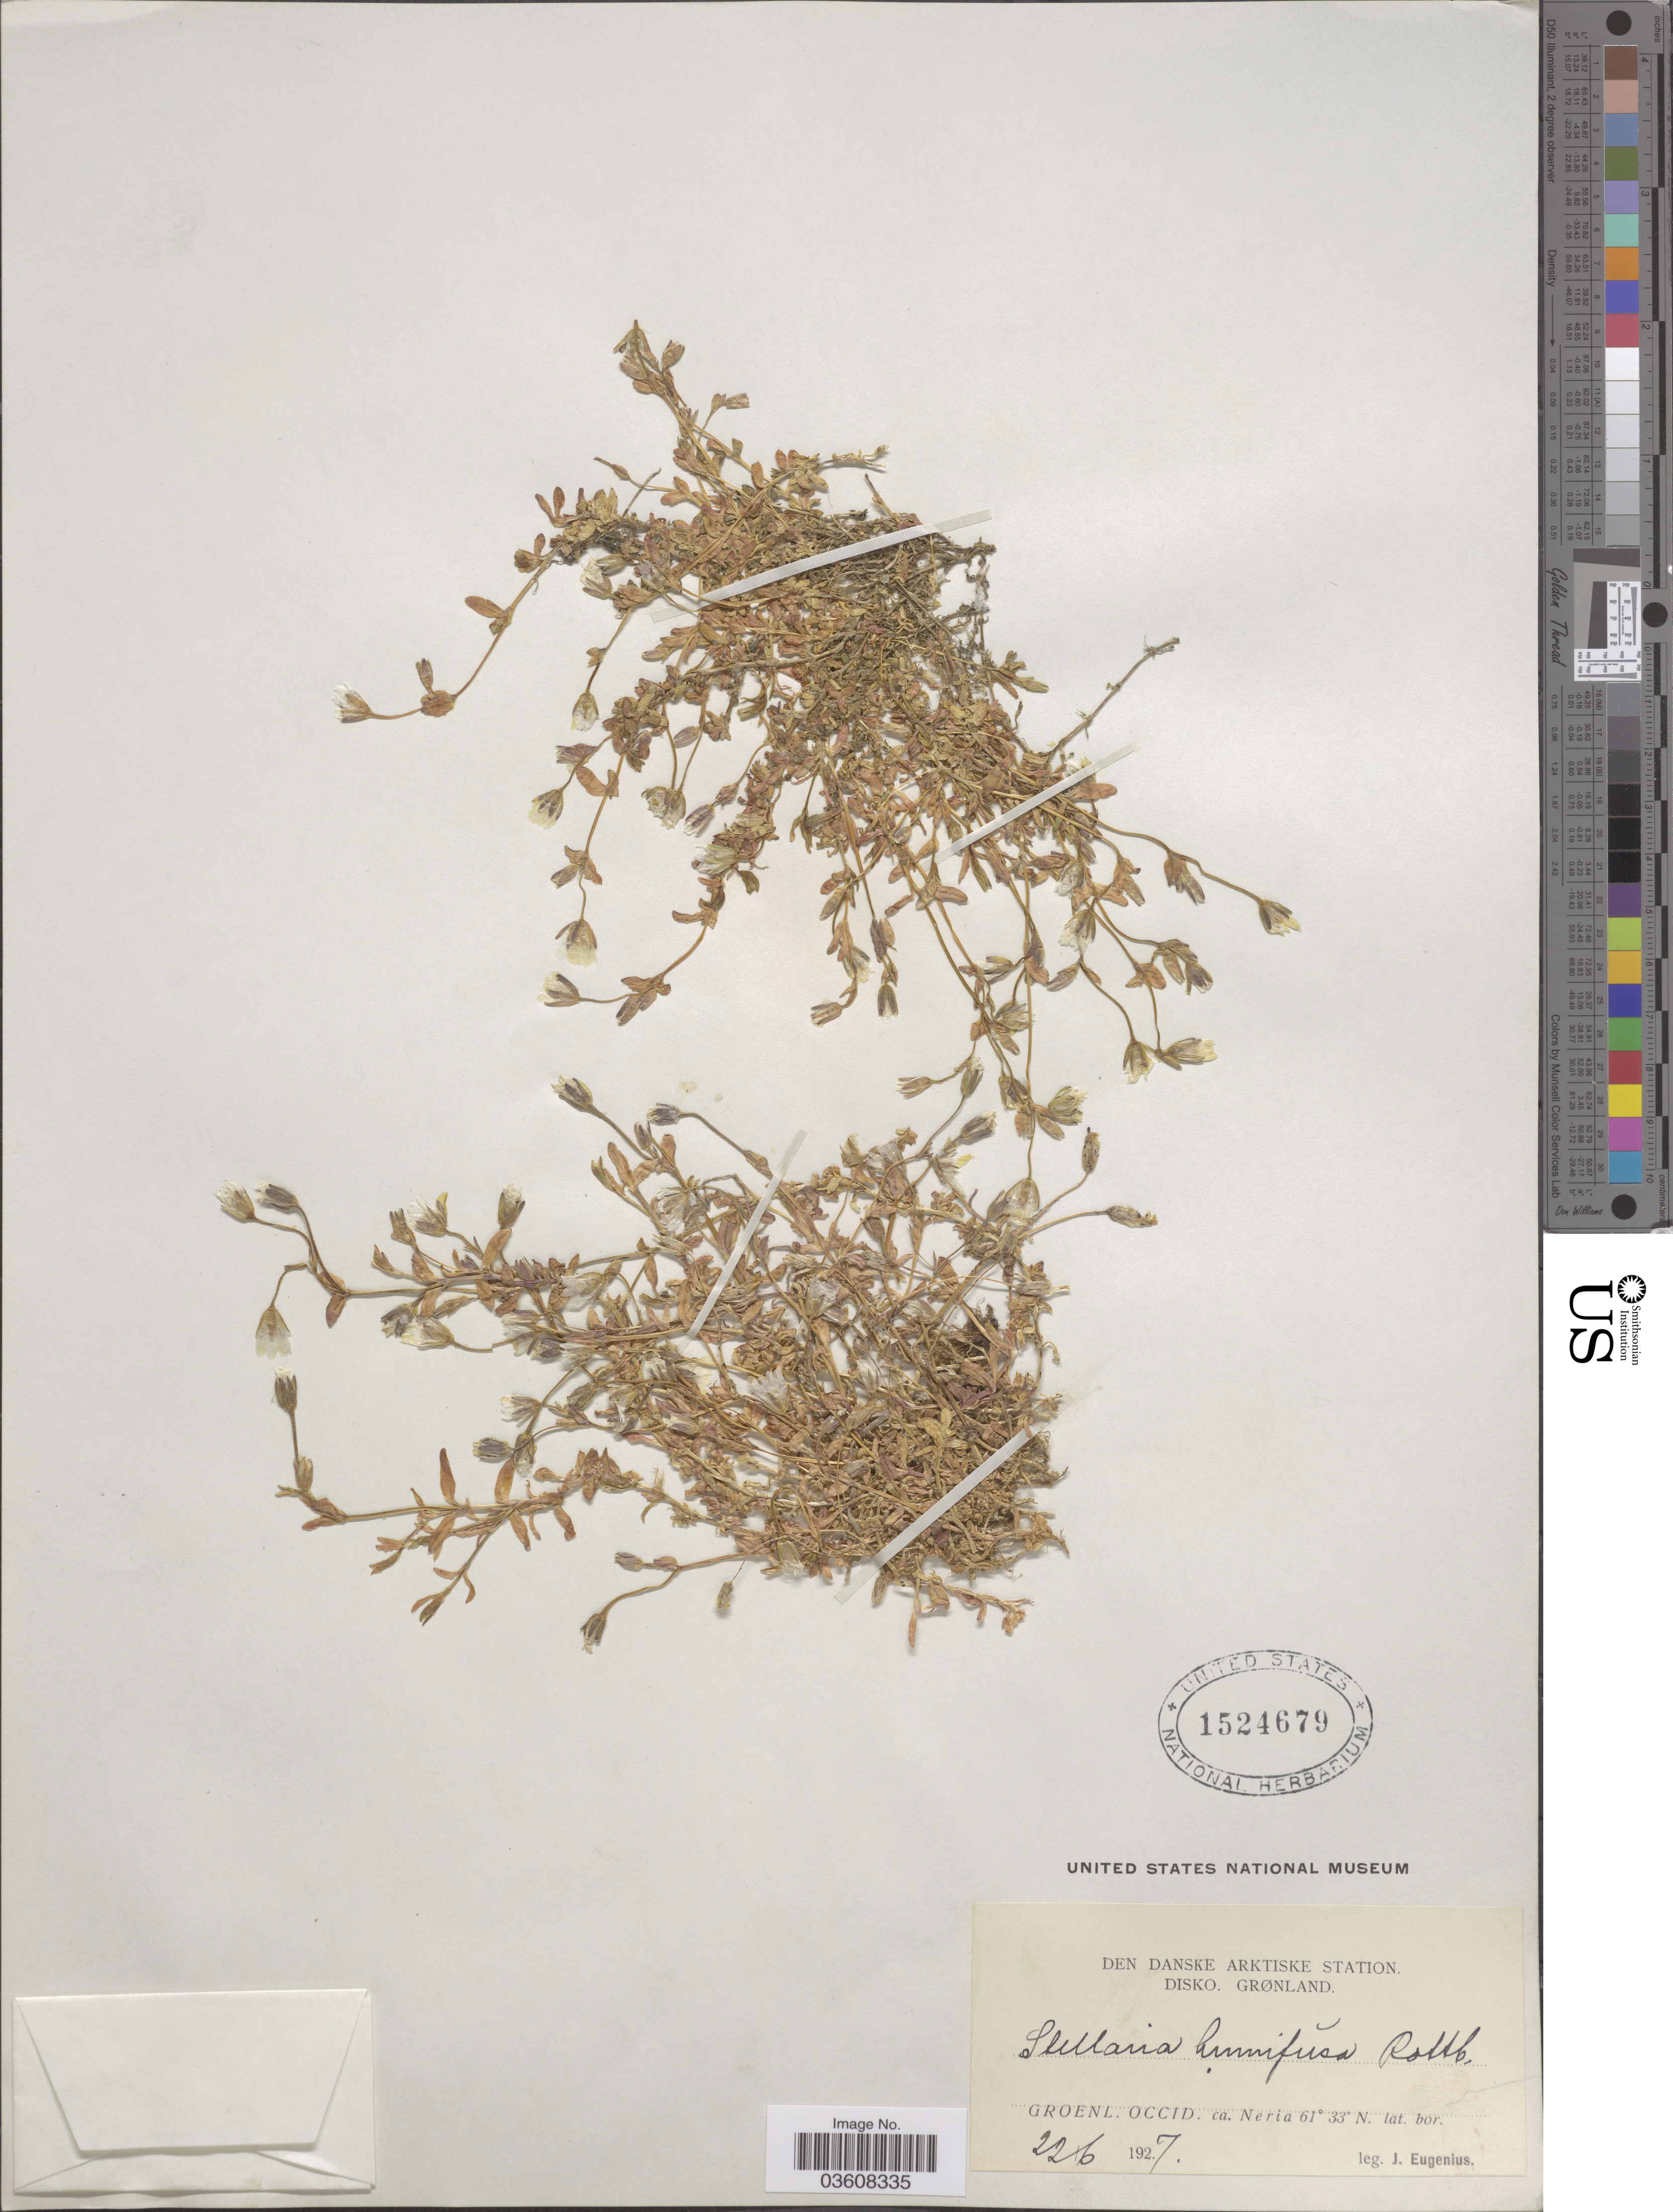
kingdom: Plantae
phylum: Tracheophyta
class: Magnoliopsida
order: Caryophyllales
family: Caryophyllaceae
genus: Stellaria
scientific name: Stellaria humifusa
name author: Rottb.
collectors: J. Eugenius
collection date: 1927-06-22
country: Greenland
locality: Den Danske Arktiske Station. Disko. Grønland. Groenl. Occid. Ca. Neria.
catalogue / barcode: US 1524679